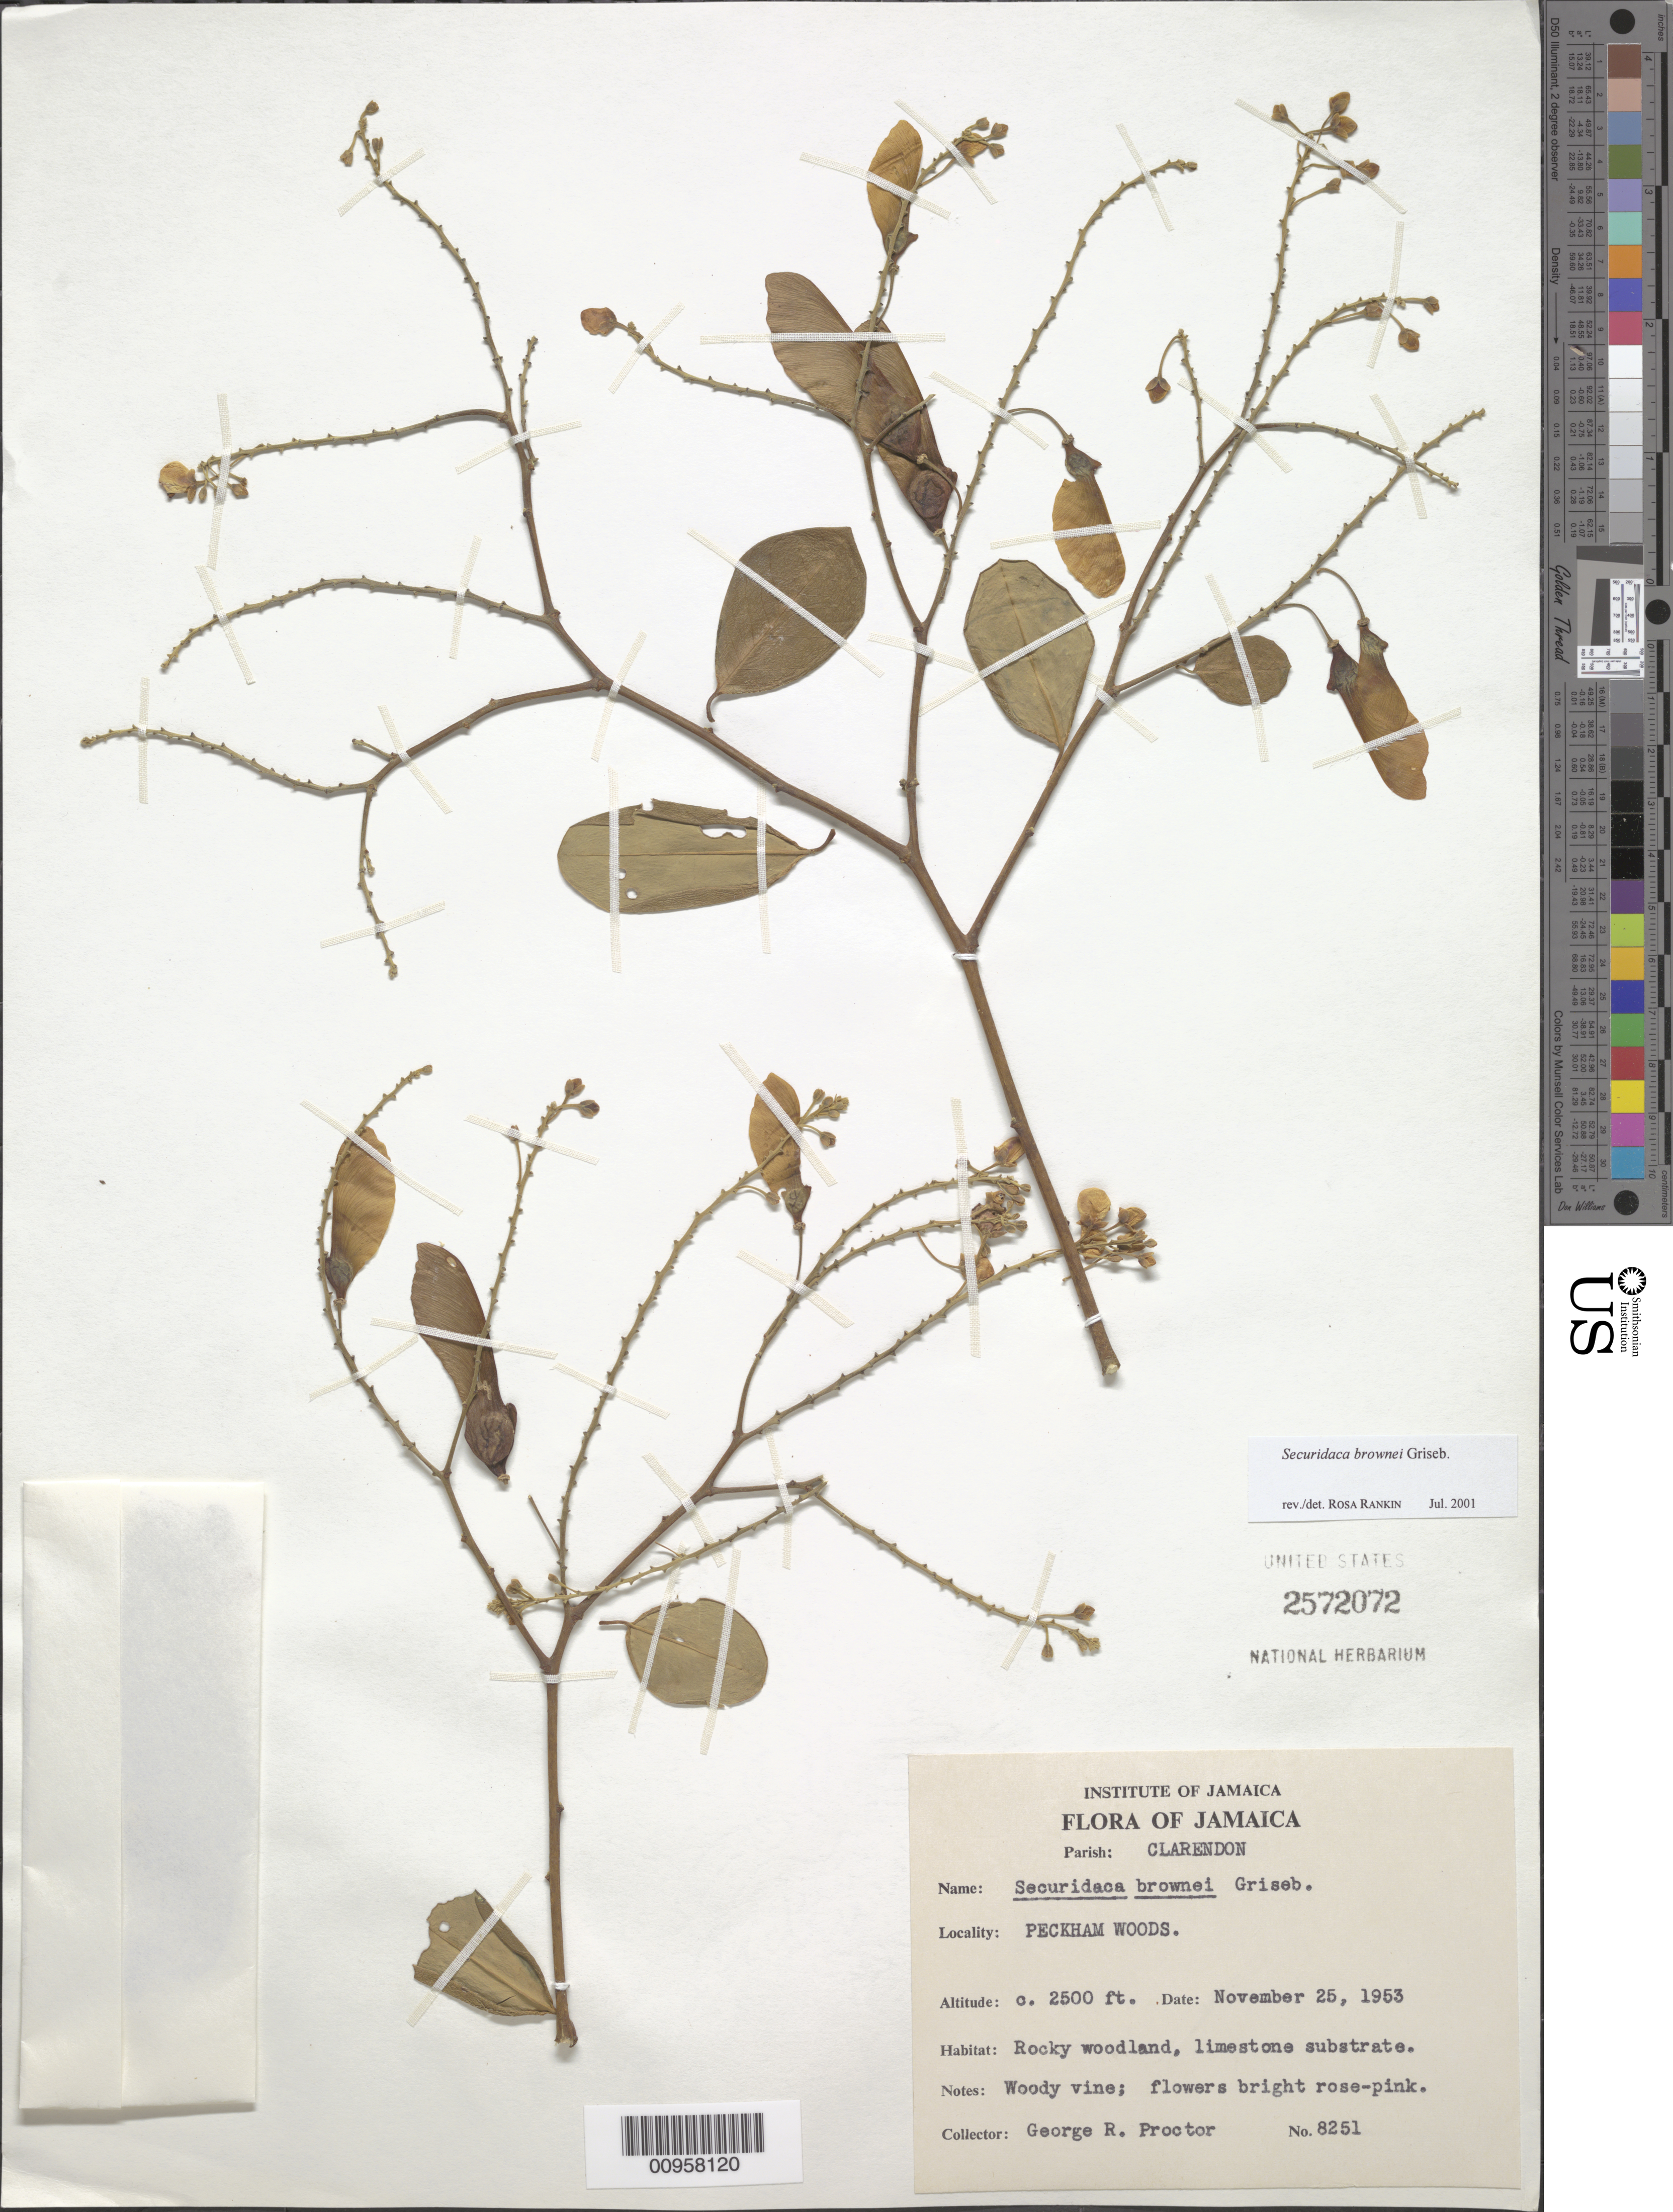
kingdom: Plantae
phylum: Tracheophyta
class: Magnoliopsida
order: Fabales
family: Polygalaceae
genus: Securidaca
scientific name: Securidaca brownei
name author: Griseb.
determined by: Rankin Rodriguez, Rosa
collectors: G. R. Proctor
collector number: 8251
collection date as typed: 25 Nov 1953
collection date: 1953-11-25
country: Jamaica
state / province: Clarendon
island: Jamaica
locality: Peckham Woods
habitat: Rocky woodland, limestone substrate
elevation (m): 762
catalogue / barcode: US 2572072